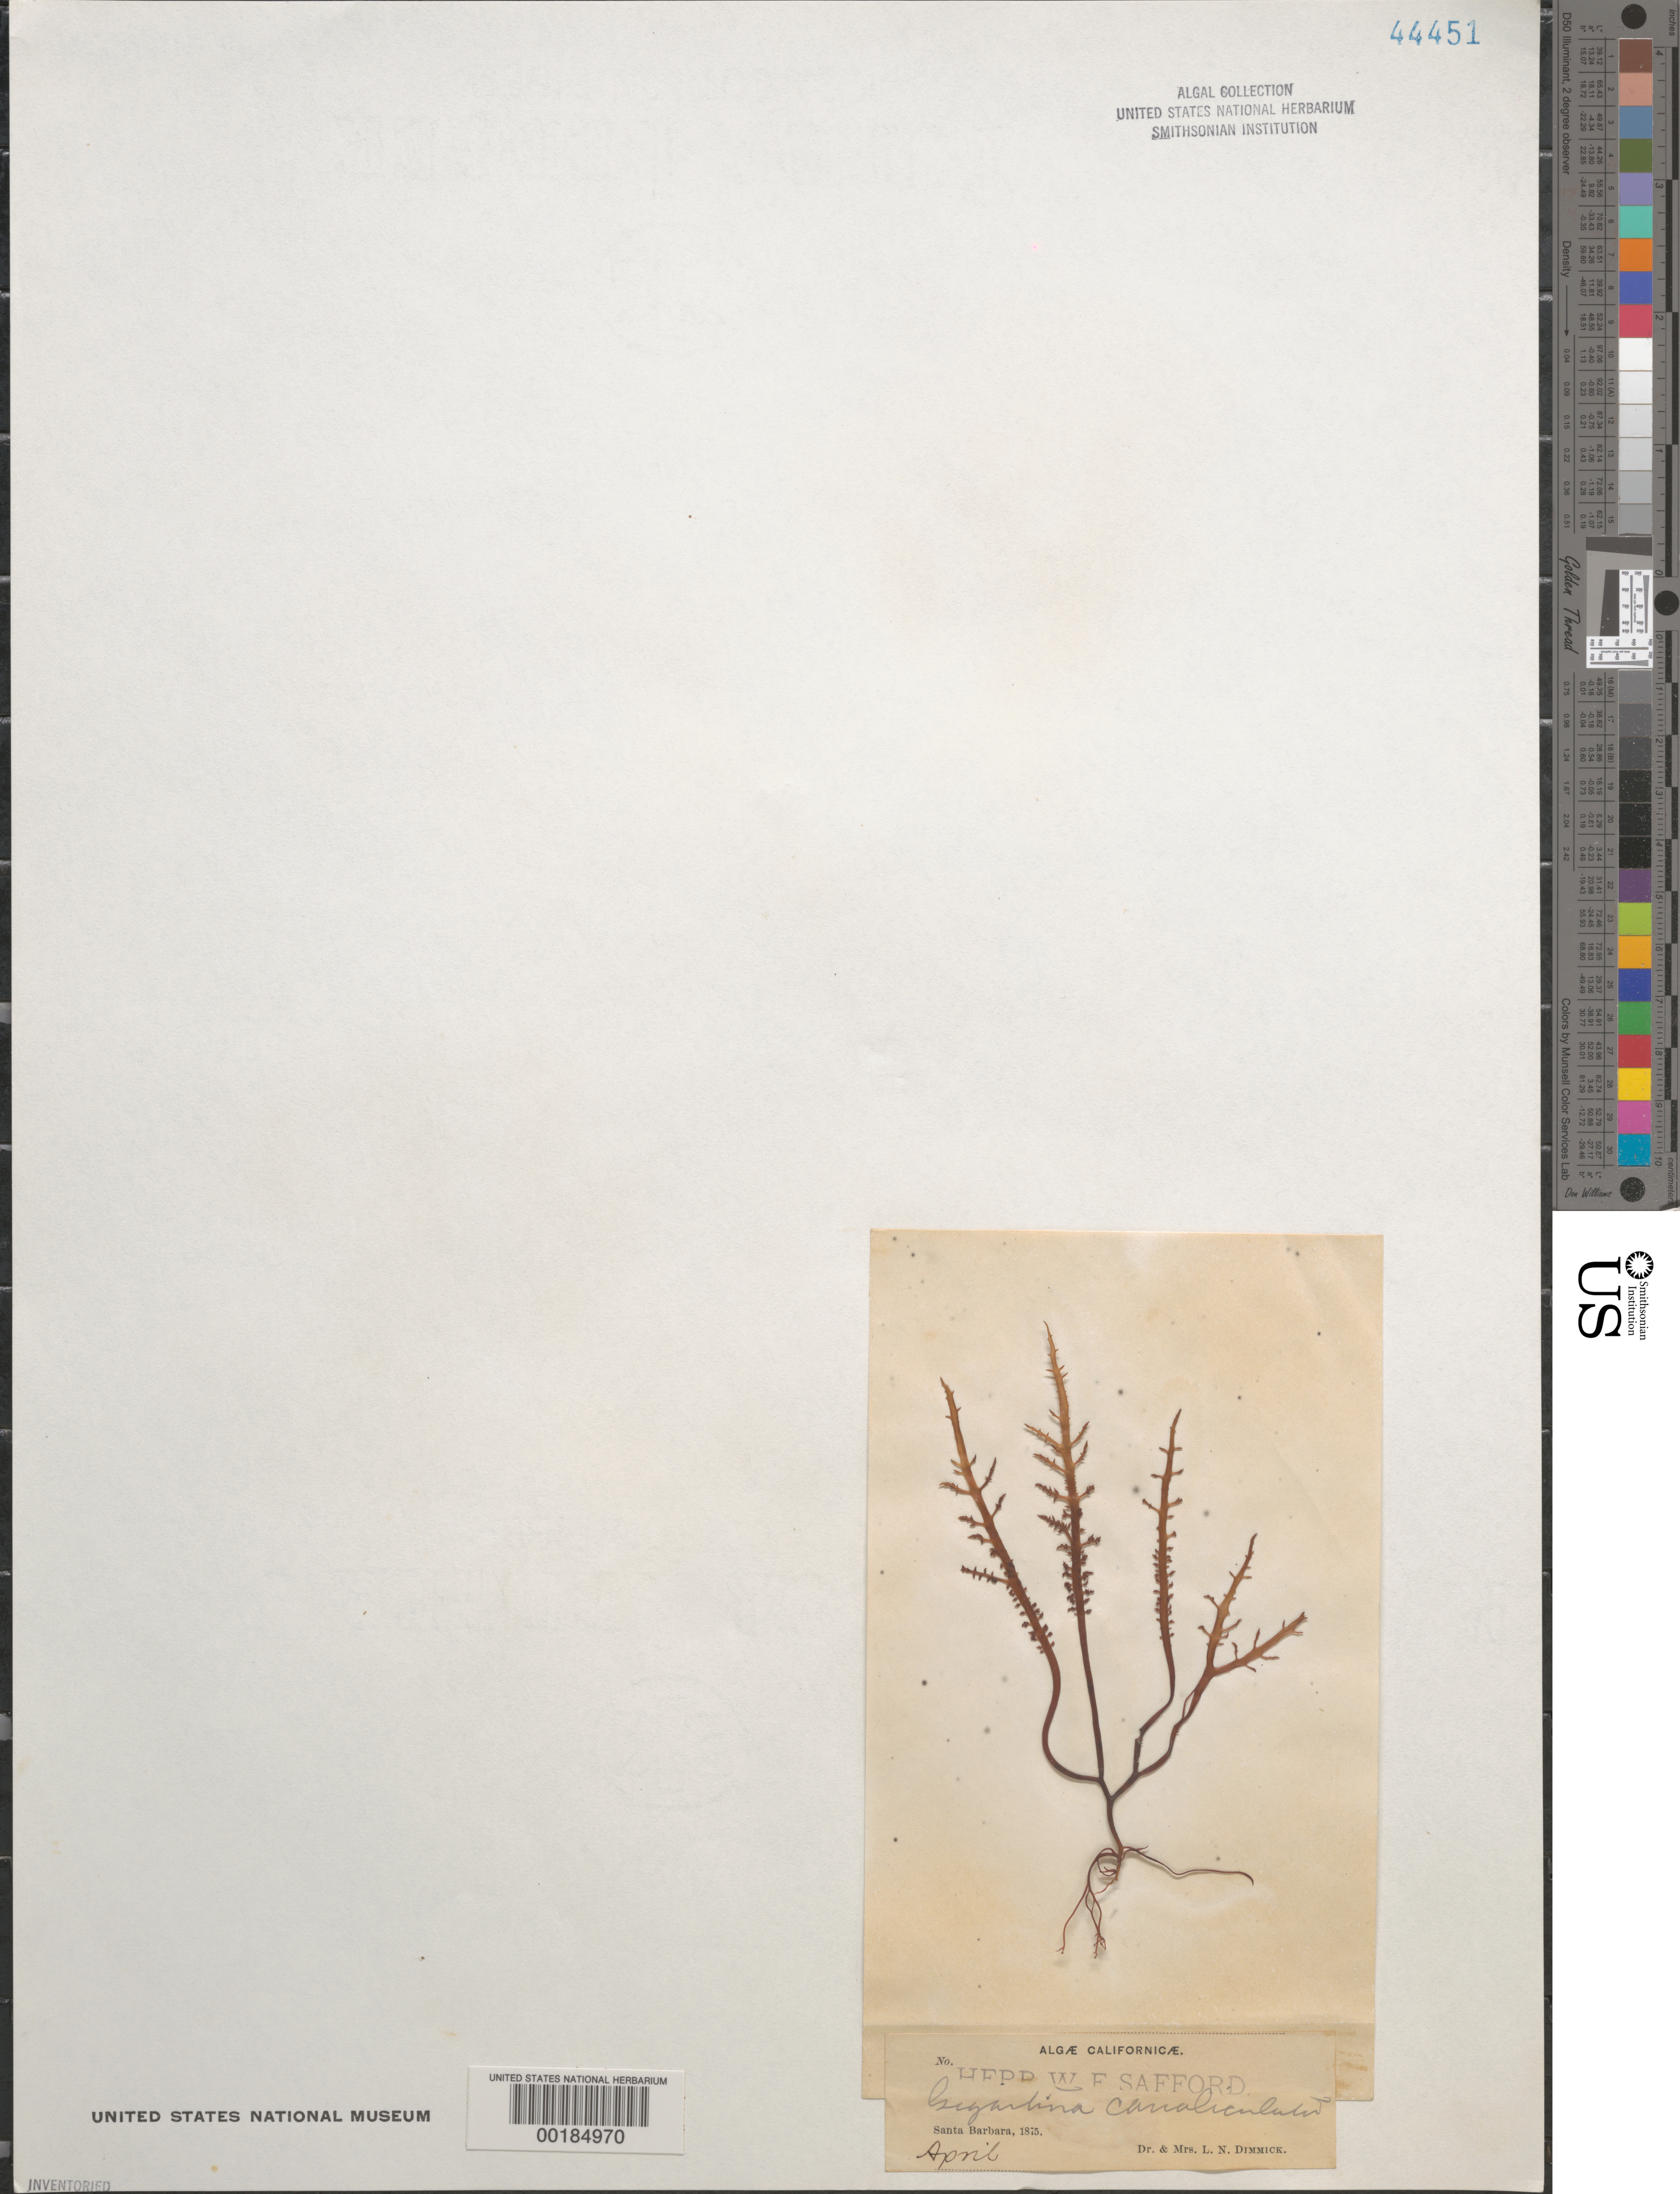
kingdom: Plantae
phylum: Rhodophyta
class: Florideophyceae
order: Gigartinales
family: Gigartinaceae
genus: Chondracanthus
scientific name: Chondracanthus canaliculatus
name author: (Harv.) Guiry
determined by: Algae name updating Project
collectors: L. Dimmick & L. Dimmick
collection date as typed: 1875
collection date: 1875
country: United States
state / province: California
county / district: Santa Barbara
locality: Santa Barbara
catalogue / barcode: US 44451